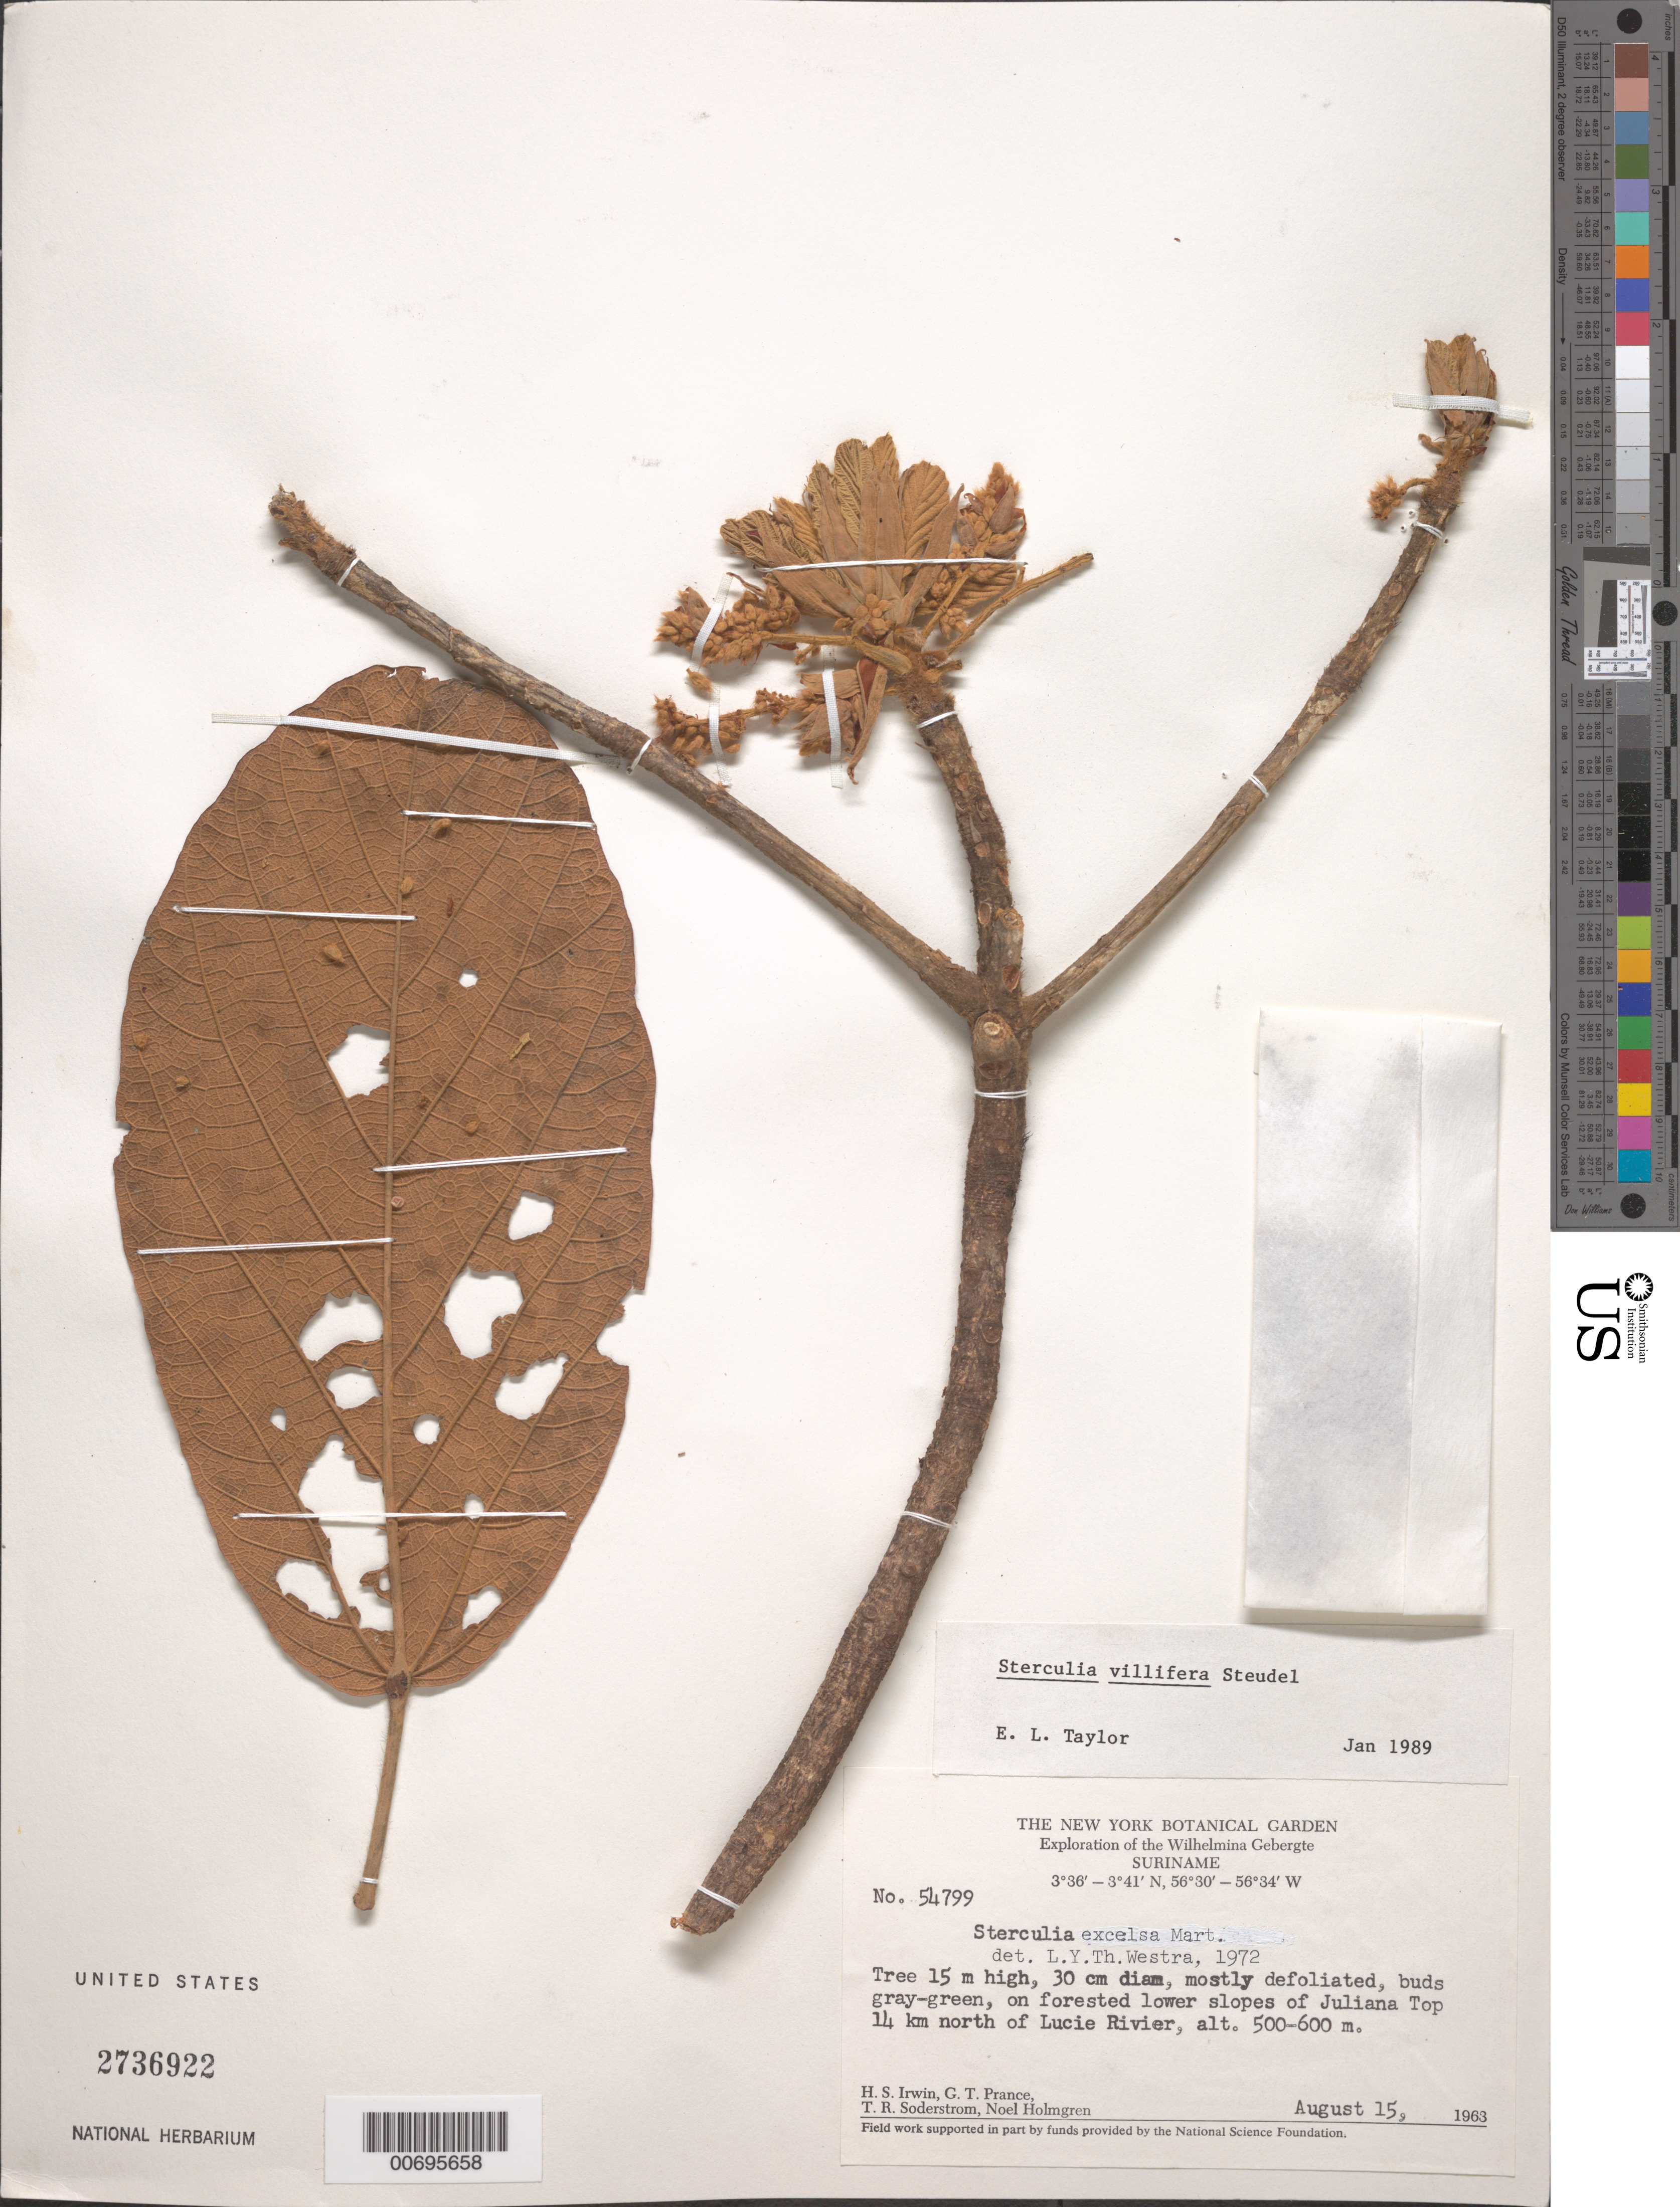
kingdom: Plantae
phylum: Tracheophyta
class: Magnoliopsida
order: Malvales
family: Malvaceae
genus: Sterculia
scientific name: Sterculia villifera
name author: Steud.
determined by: Taylor, E. L.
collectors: H. Irwin, G. T. Prance, T. R. Soderstrom & N. H. Holmgren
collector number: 54799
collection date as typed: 15-Aug-63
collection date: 1963-08-15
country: Suriname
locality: Juliana Top, 14 km N of Lucie R., Wilhelmina Gebergte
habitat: Forested lower slopes of Juliana Top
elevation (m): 500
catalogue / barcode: US 2736922